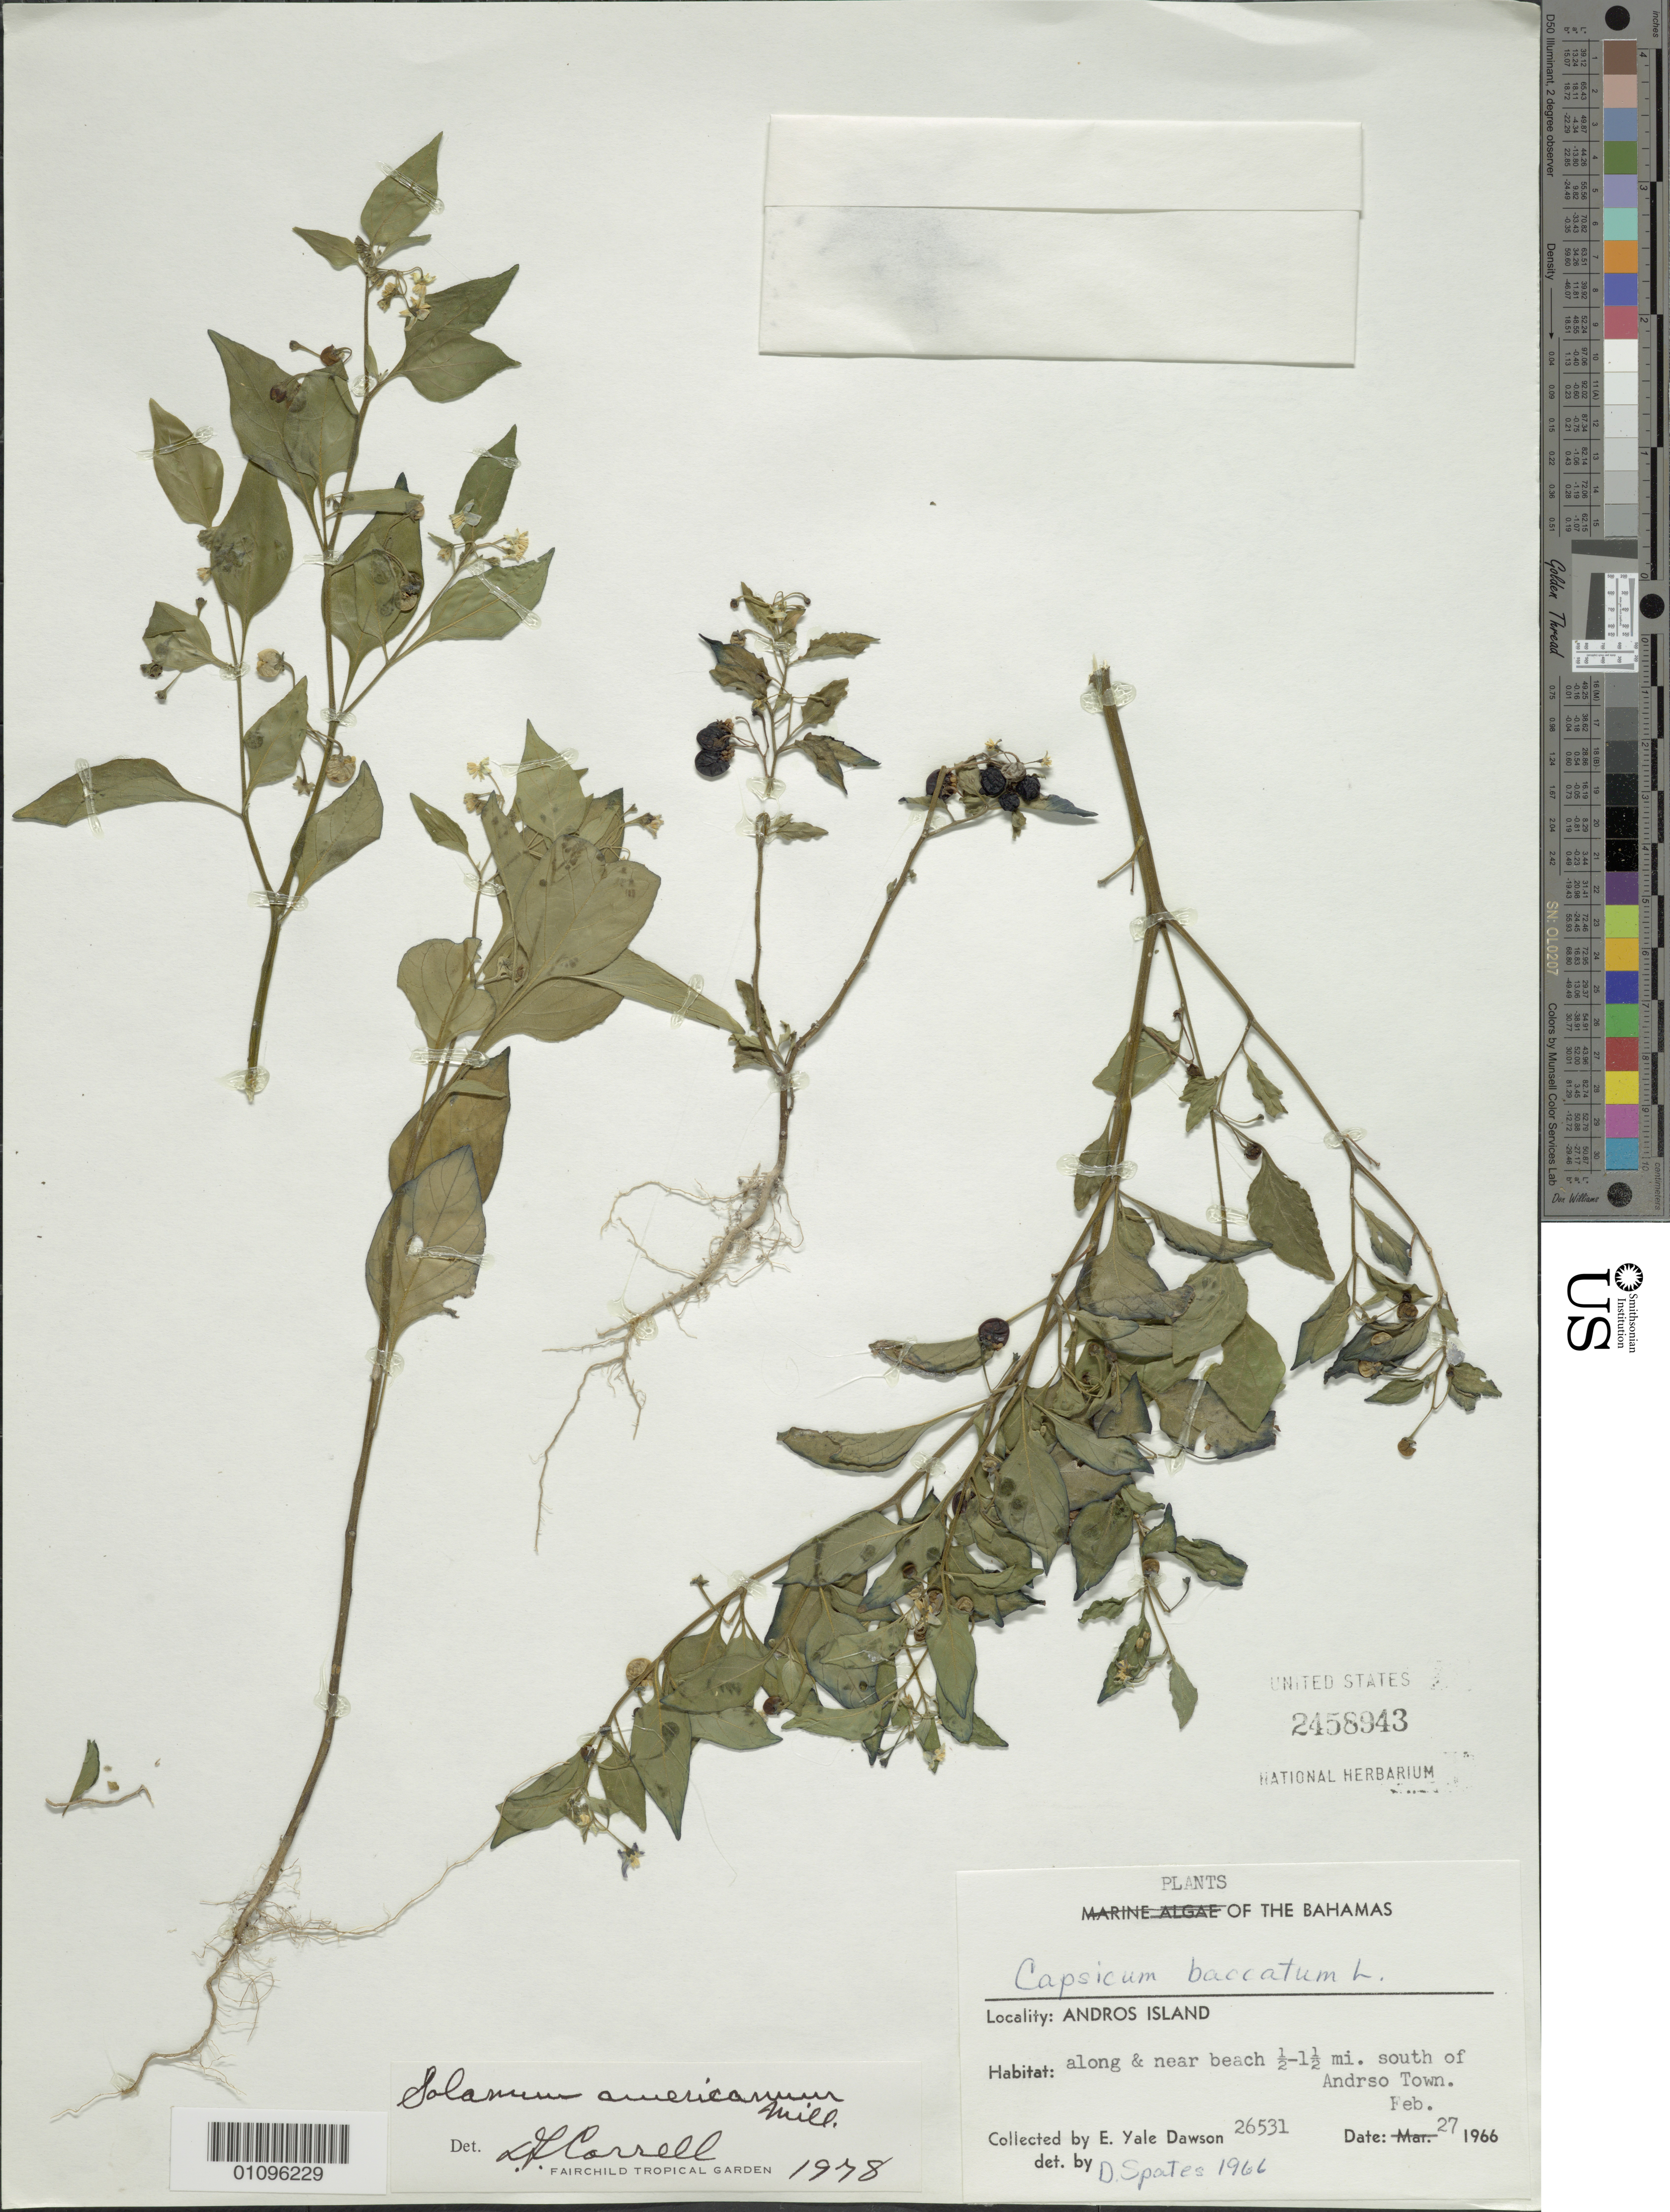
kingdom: Plantae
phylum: Tracheophyta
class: Magnoliopsida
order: Solanales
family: Solanaceae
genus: Solanum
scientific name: Solanum americanum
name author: Mill.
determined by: Correll, D. S.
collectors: E. Y. Dawson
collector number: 26531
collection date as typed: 27 Feb 1966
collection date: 1966-02-27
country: Bahamas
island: Andros I.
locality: Andros Town, 0.5-1.5 miles S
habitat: Along and near beach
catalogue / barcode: US 2458943